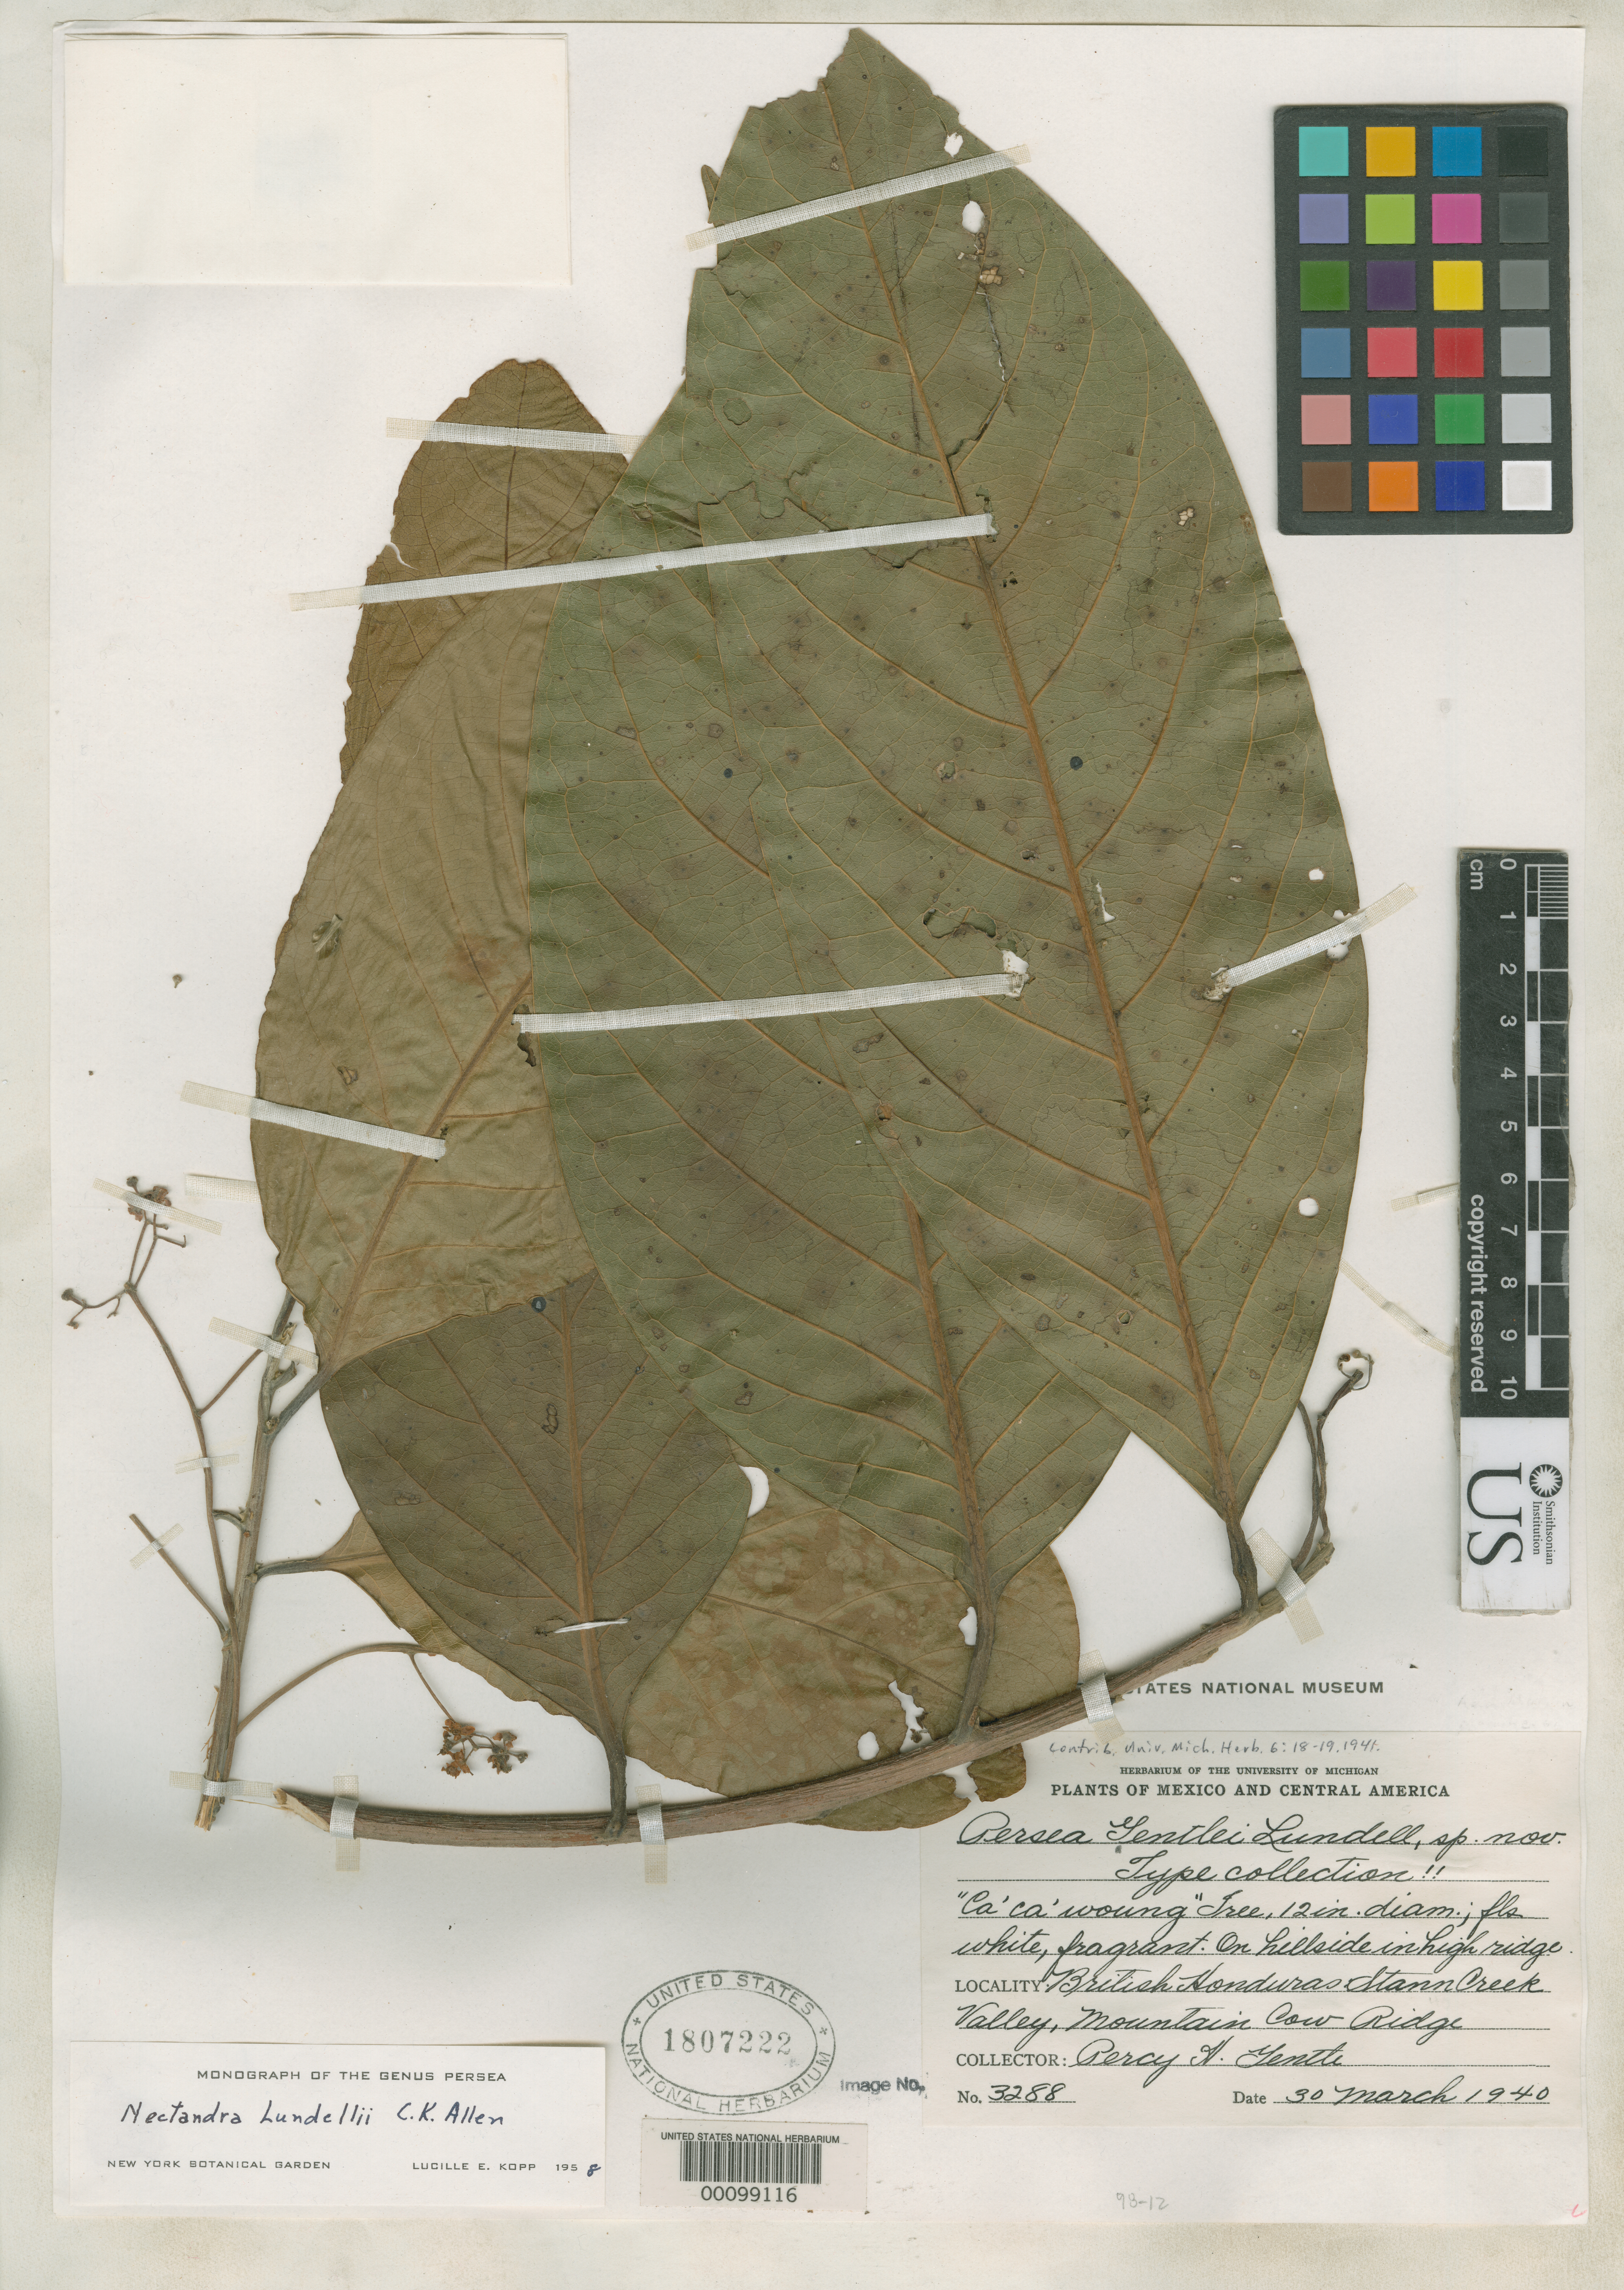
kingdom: Plantae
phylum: Tracheophyta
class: Magnoliopsida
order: Laurales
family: Lauraceae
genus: Persea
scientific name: Persea gentlei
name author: Lundell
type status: Isotype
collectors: P. H. Gentle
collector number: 3288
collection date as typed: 30 Mar 1940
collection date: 1940-03-30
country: Belize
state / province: Stann Creek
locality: Stann Creek Valley, Mountain Cow Ridge.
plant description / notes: Also a type of Nectandra lundellii C.K. Allen, nom. nov.; Replacement name for Persea gentlei Lundell, non Nectandra gentlei Lundell.; Also a type of Persea gentlei Lundell.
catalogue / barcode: US 1807222